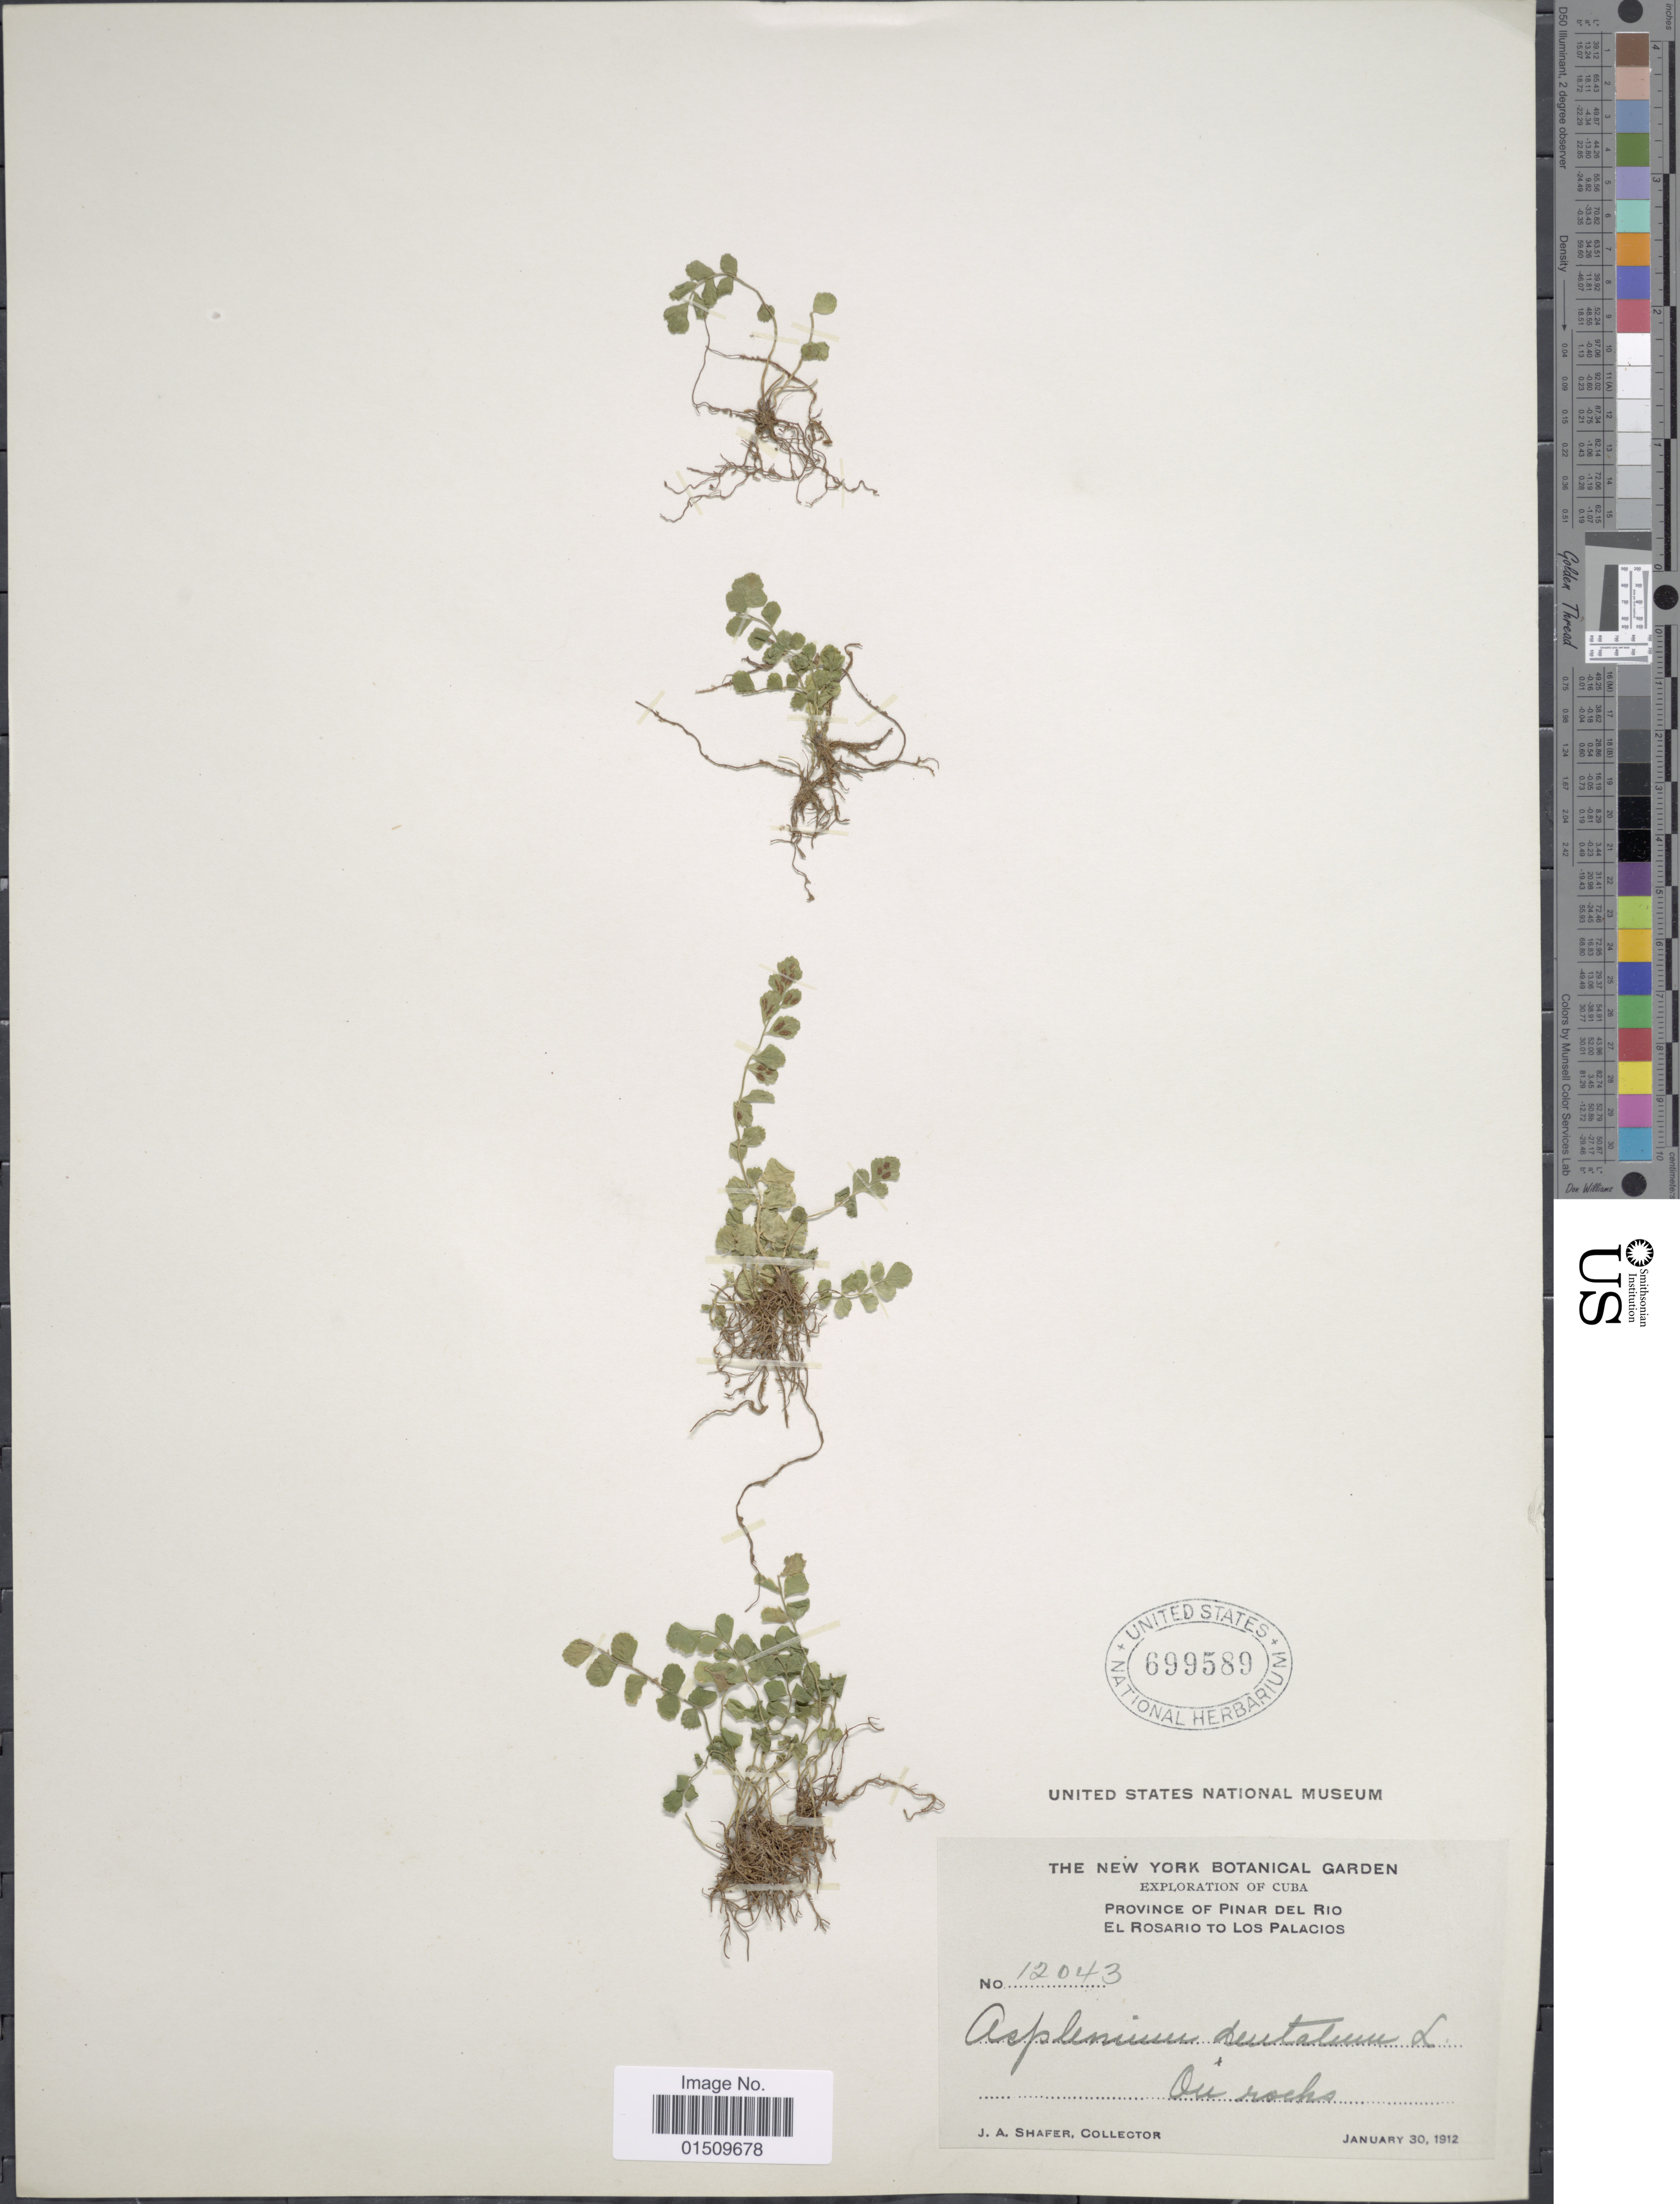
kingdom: Plantae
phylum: Tracheophyta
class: Polypodiopsida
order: Polypodiales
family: Aspleniaceae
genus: Asplenium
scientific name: Asplenium trichomanes-dentatum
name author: L.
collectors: J. A. Shafer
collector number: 12043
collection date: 1912-01-30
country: Cuba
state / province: Pinar del Río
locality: Cuba, El Rosario to Los Palacios.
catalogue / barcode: US 699589